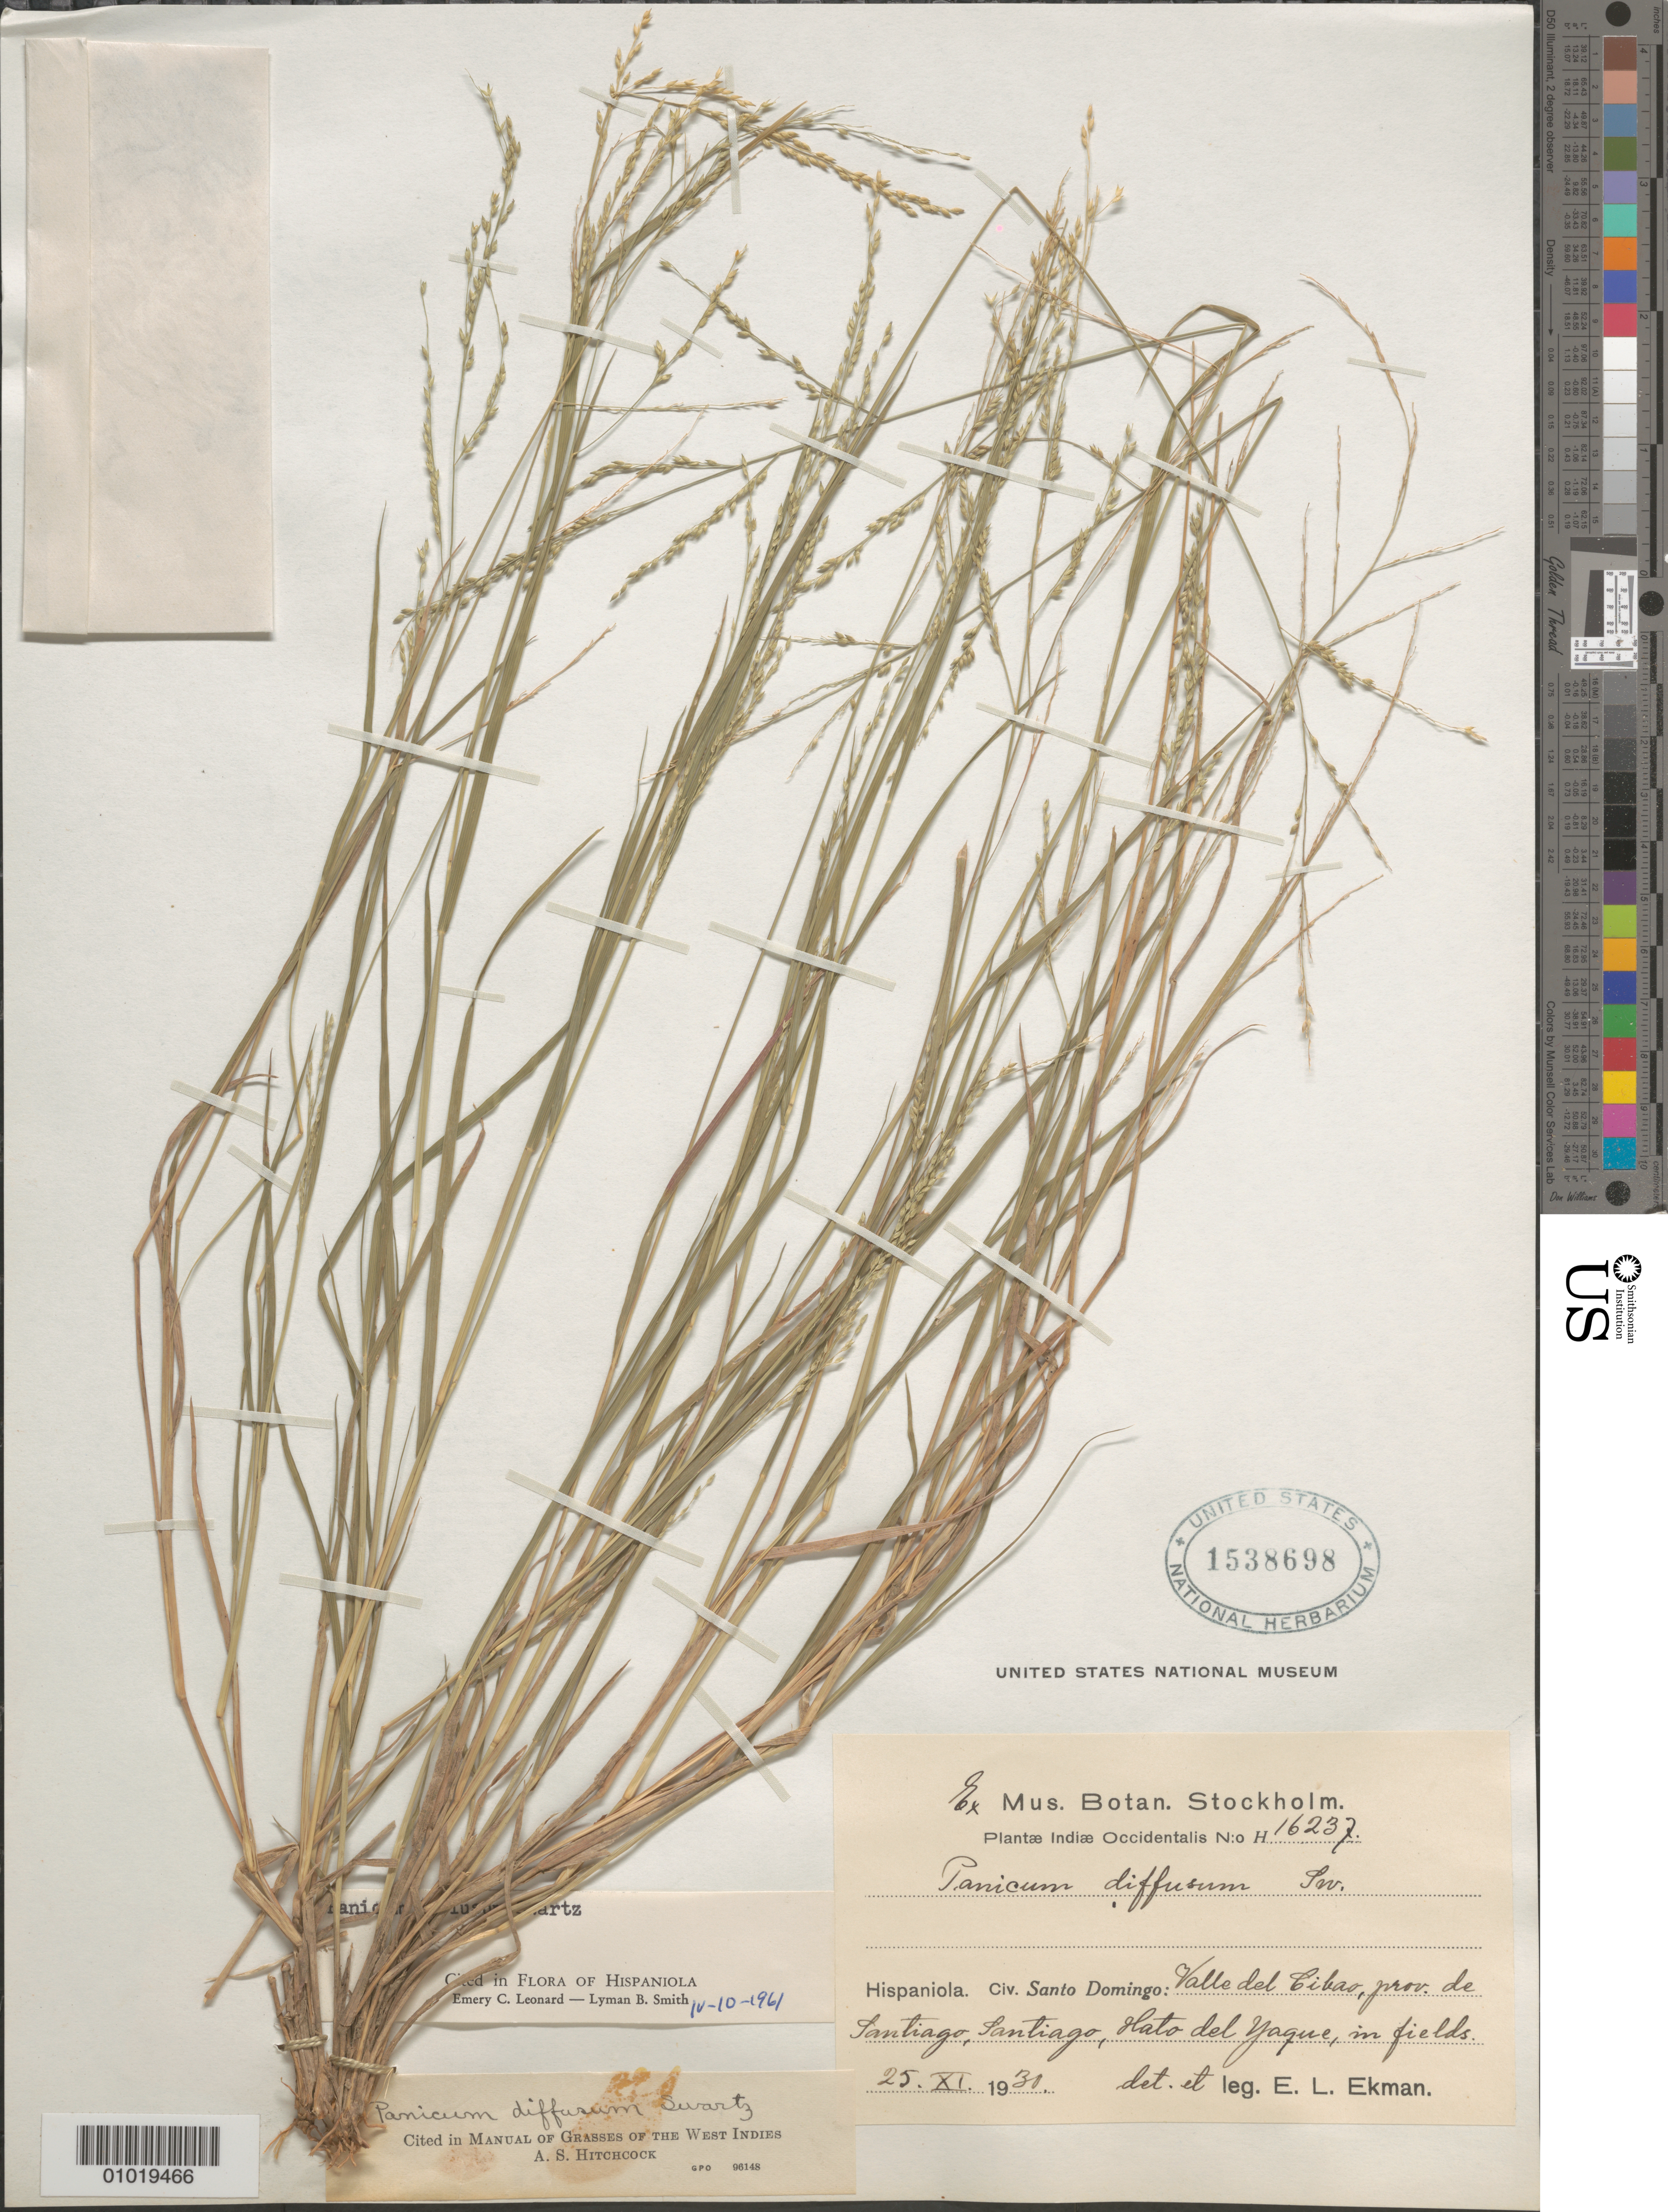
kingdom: Plantae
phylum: Tracheophyta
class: Liliopsida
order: Poales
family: Poaceae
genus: Panicum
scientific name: Panicum diffusum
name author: Sw.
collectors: E. L. Ekman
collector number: H 16237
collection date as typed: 25 Nov 1930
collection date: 1930-11-25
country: Dominican Republic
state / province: Santiago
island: Hispaniola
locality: Valle del Cibao, santiago, Hato del Yaque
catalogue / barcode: US 1538698